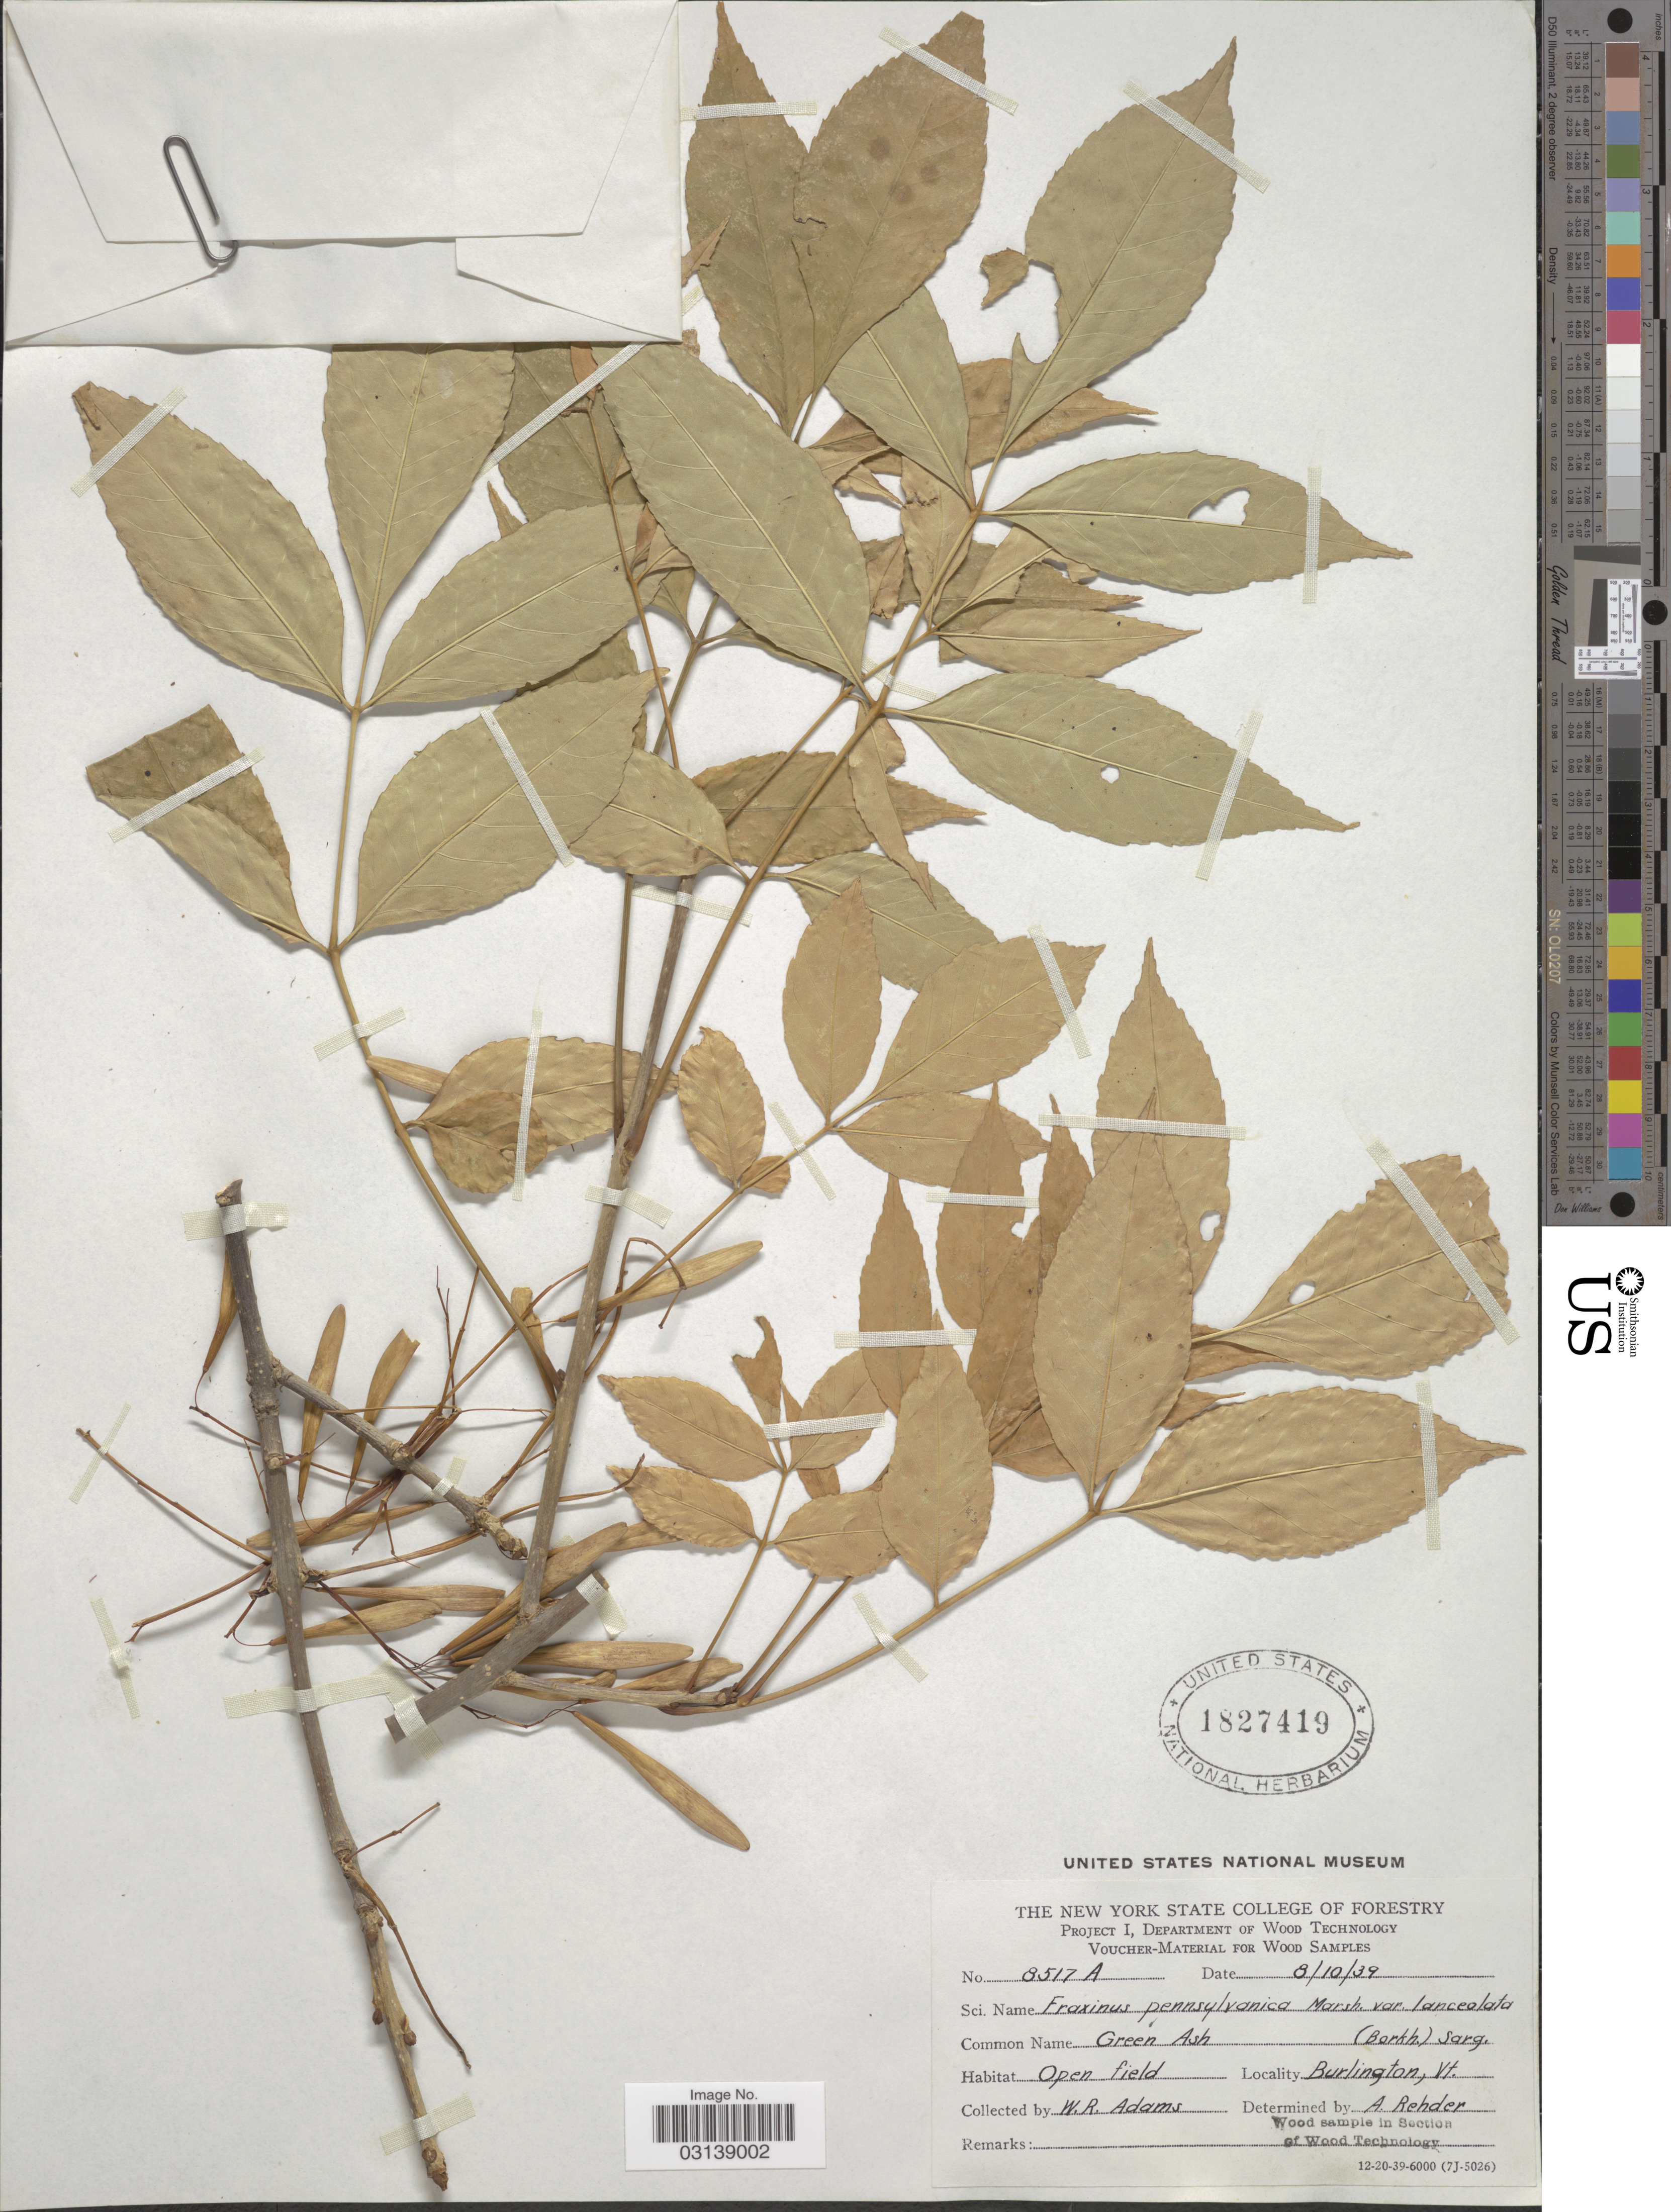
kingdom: Plantae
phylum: Tracheophyta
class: Magnoliopsida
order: Lamiales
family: Oleaceae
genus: Fraxinus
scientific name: Fraxinus pennsylvanica var. campestris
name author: (Britton) F.C. Gates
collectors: W. R. Adams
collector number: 8517A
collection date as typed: Transcribed d/m/y: 10/8/39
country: United States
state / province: Vermont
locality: Burlington.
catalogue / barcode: US 1827419